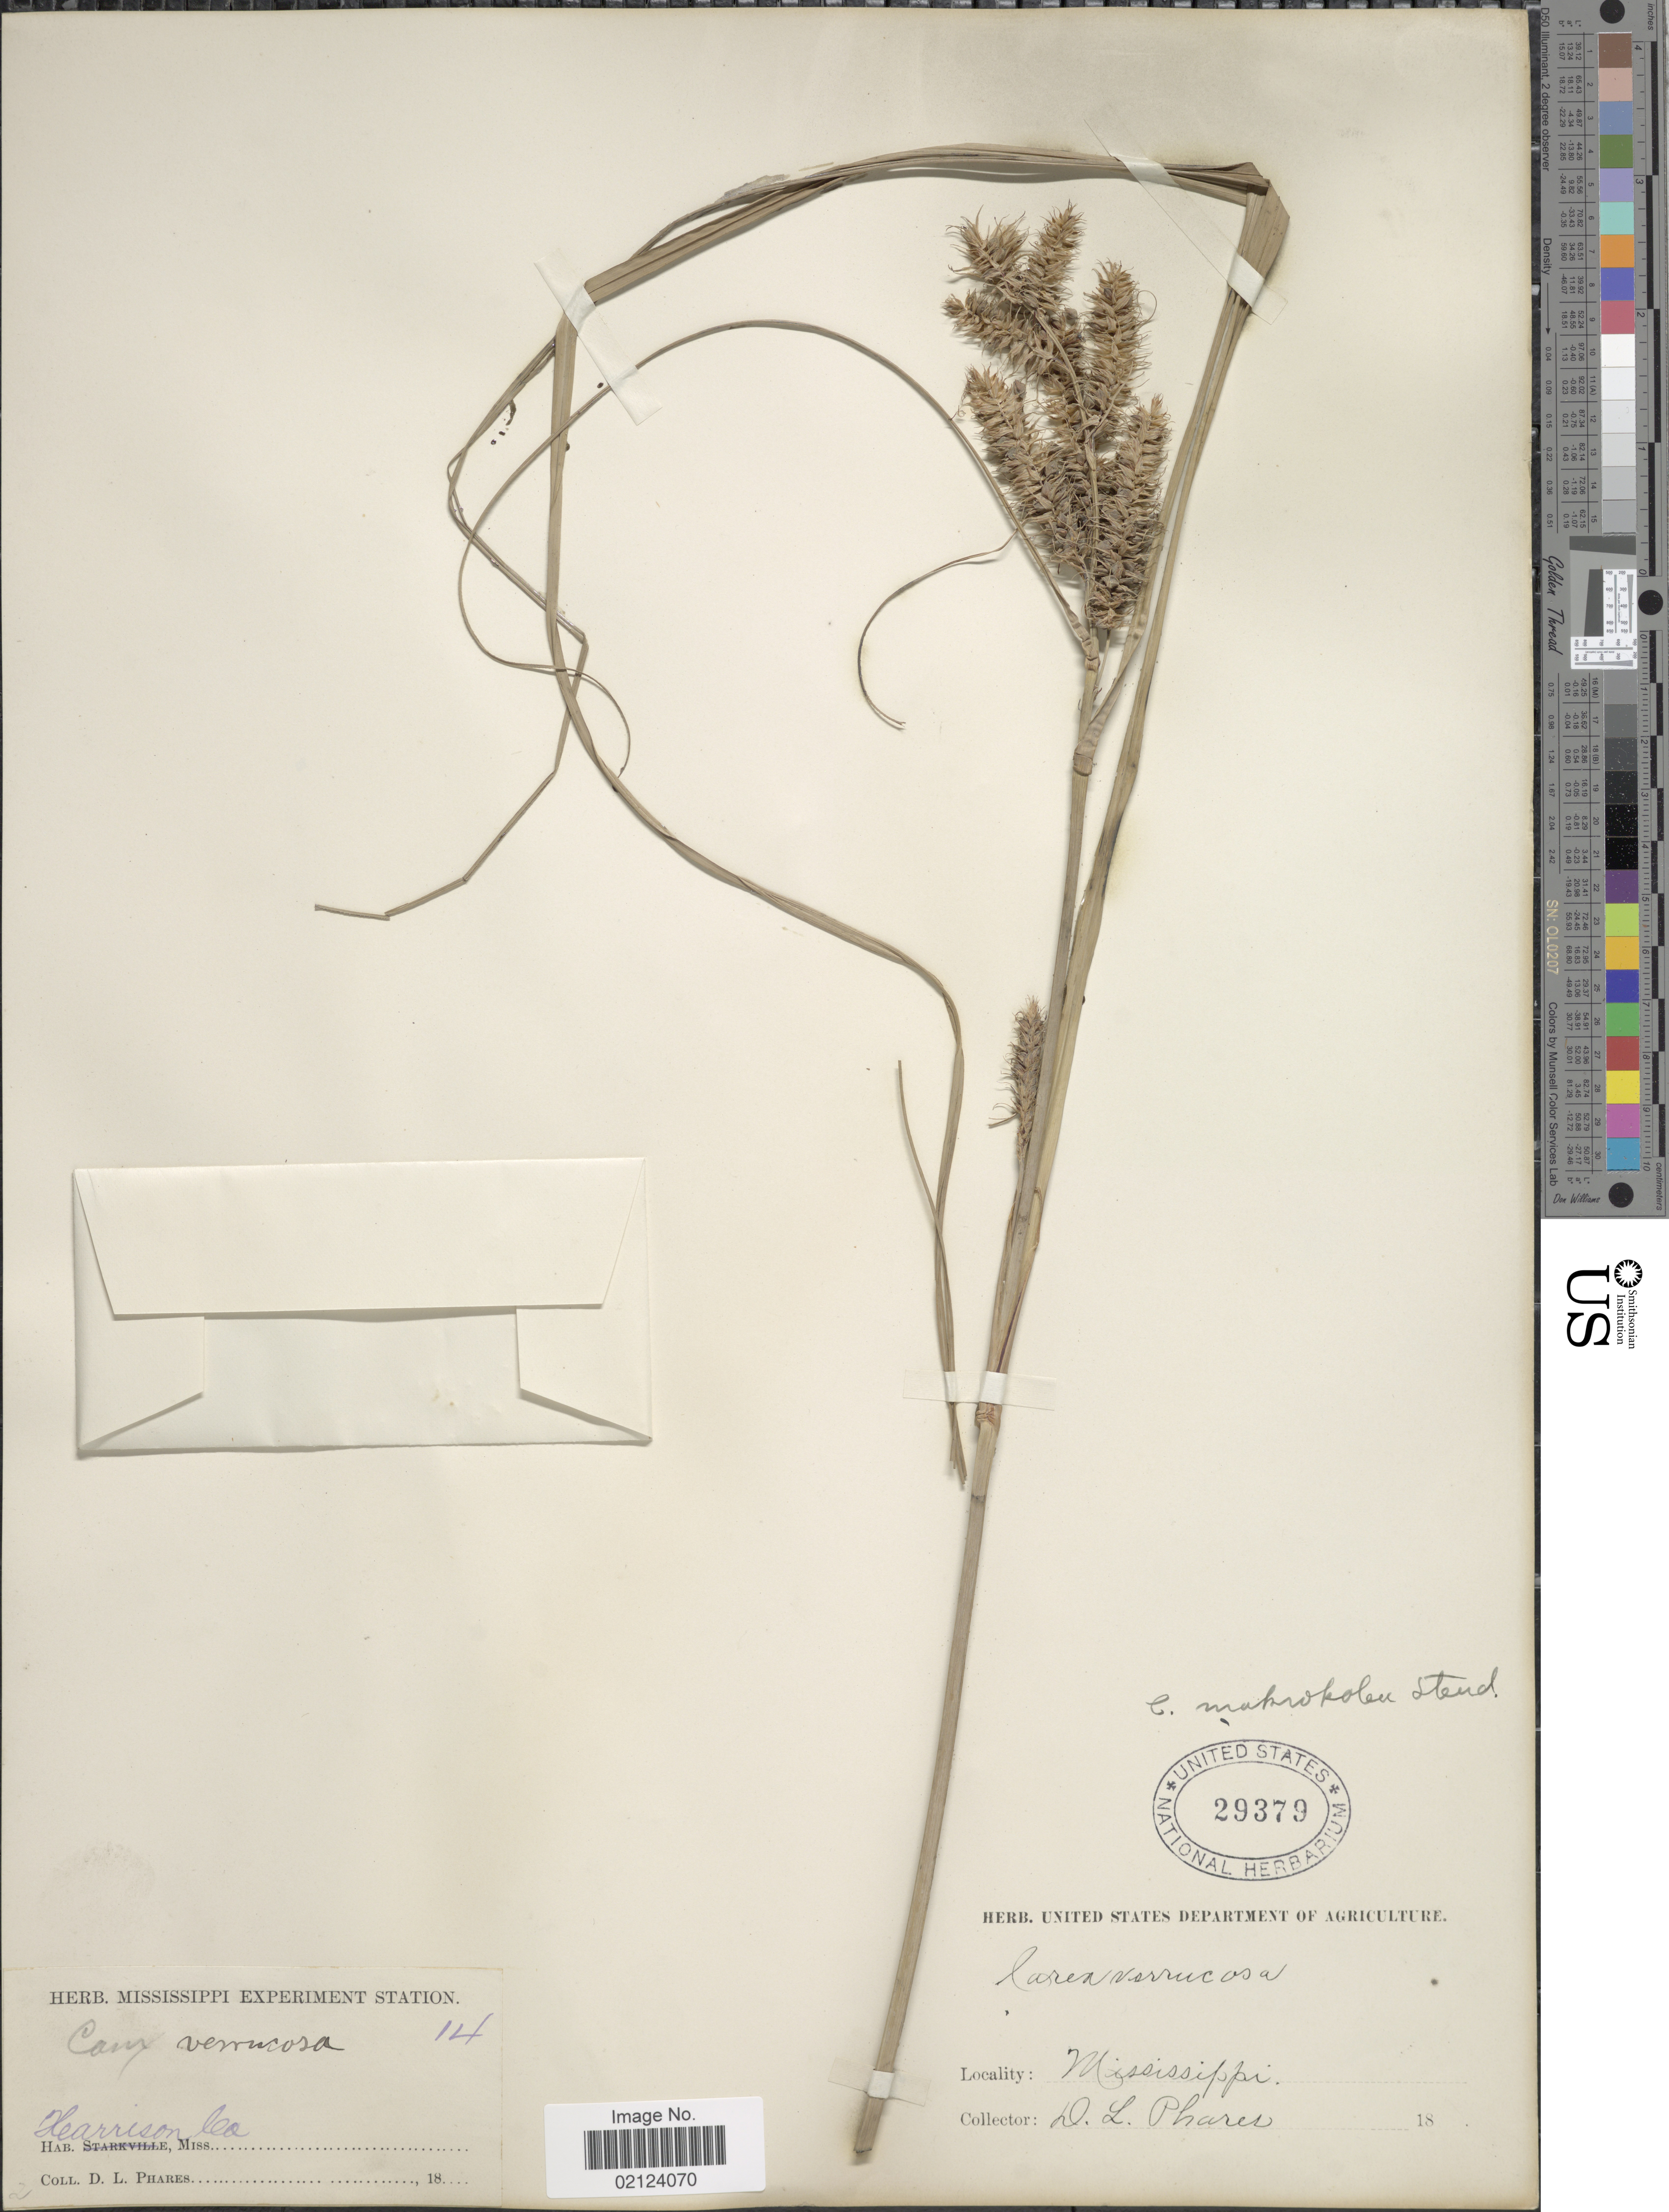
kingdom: Plantae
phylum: Tracheophyta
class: Liliopsida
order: Poales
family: Cyperaceae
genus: Carex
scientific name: Carex glaucescens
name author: Elliott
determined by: Strong, Mark T., (BOT), Smithsonian Institution - National Museum of Natural History (UNITED STATES)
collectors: D. Phares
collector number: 14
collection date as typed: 18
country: United States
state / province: Mississippi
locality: Harrison Co.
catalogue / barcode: US 29379